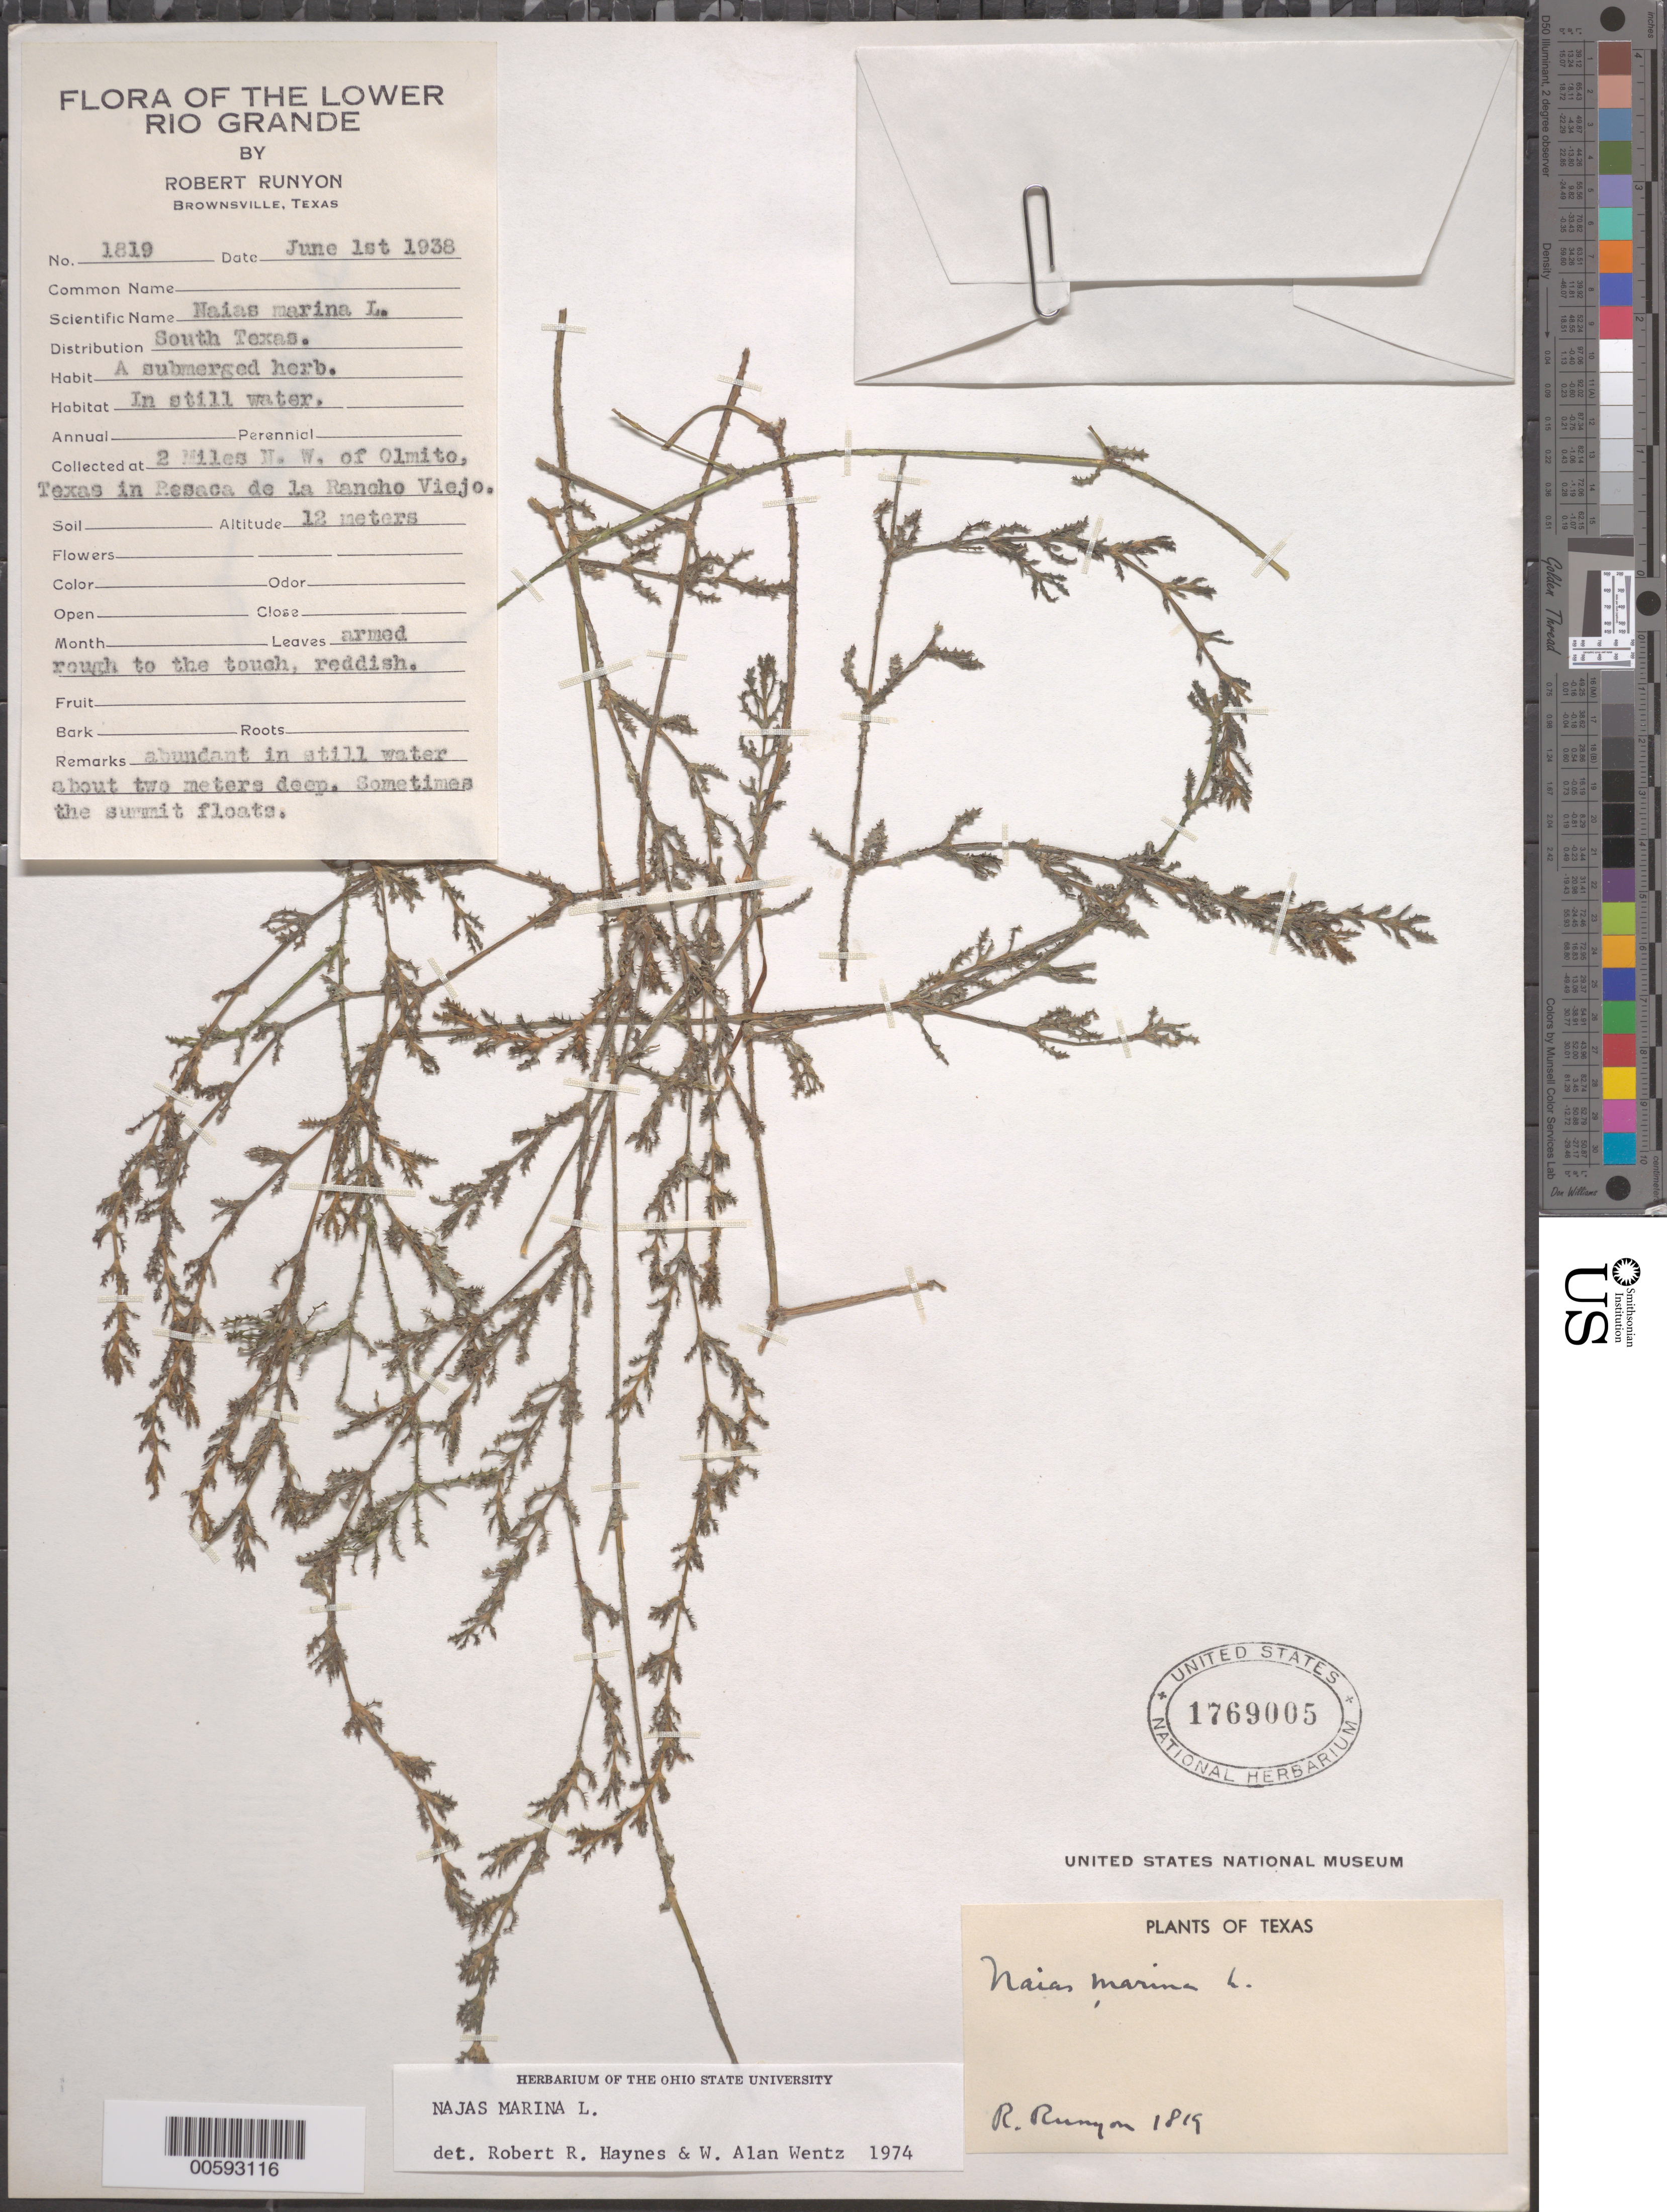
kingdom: Plantae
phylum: Tracheophyta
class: Liliopsida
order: Alismatales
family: Hydrocharitaceae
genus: Najas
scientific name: Najas marina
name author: L.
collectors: R. Runyon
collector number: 1819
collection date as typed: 01 Jun 1938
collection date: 1938-06-01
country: United States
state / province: Texas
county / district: Cameron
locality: NW of Olmito, in Resaca del Rancho Viejo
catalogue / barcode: US 1769005